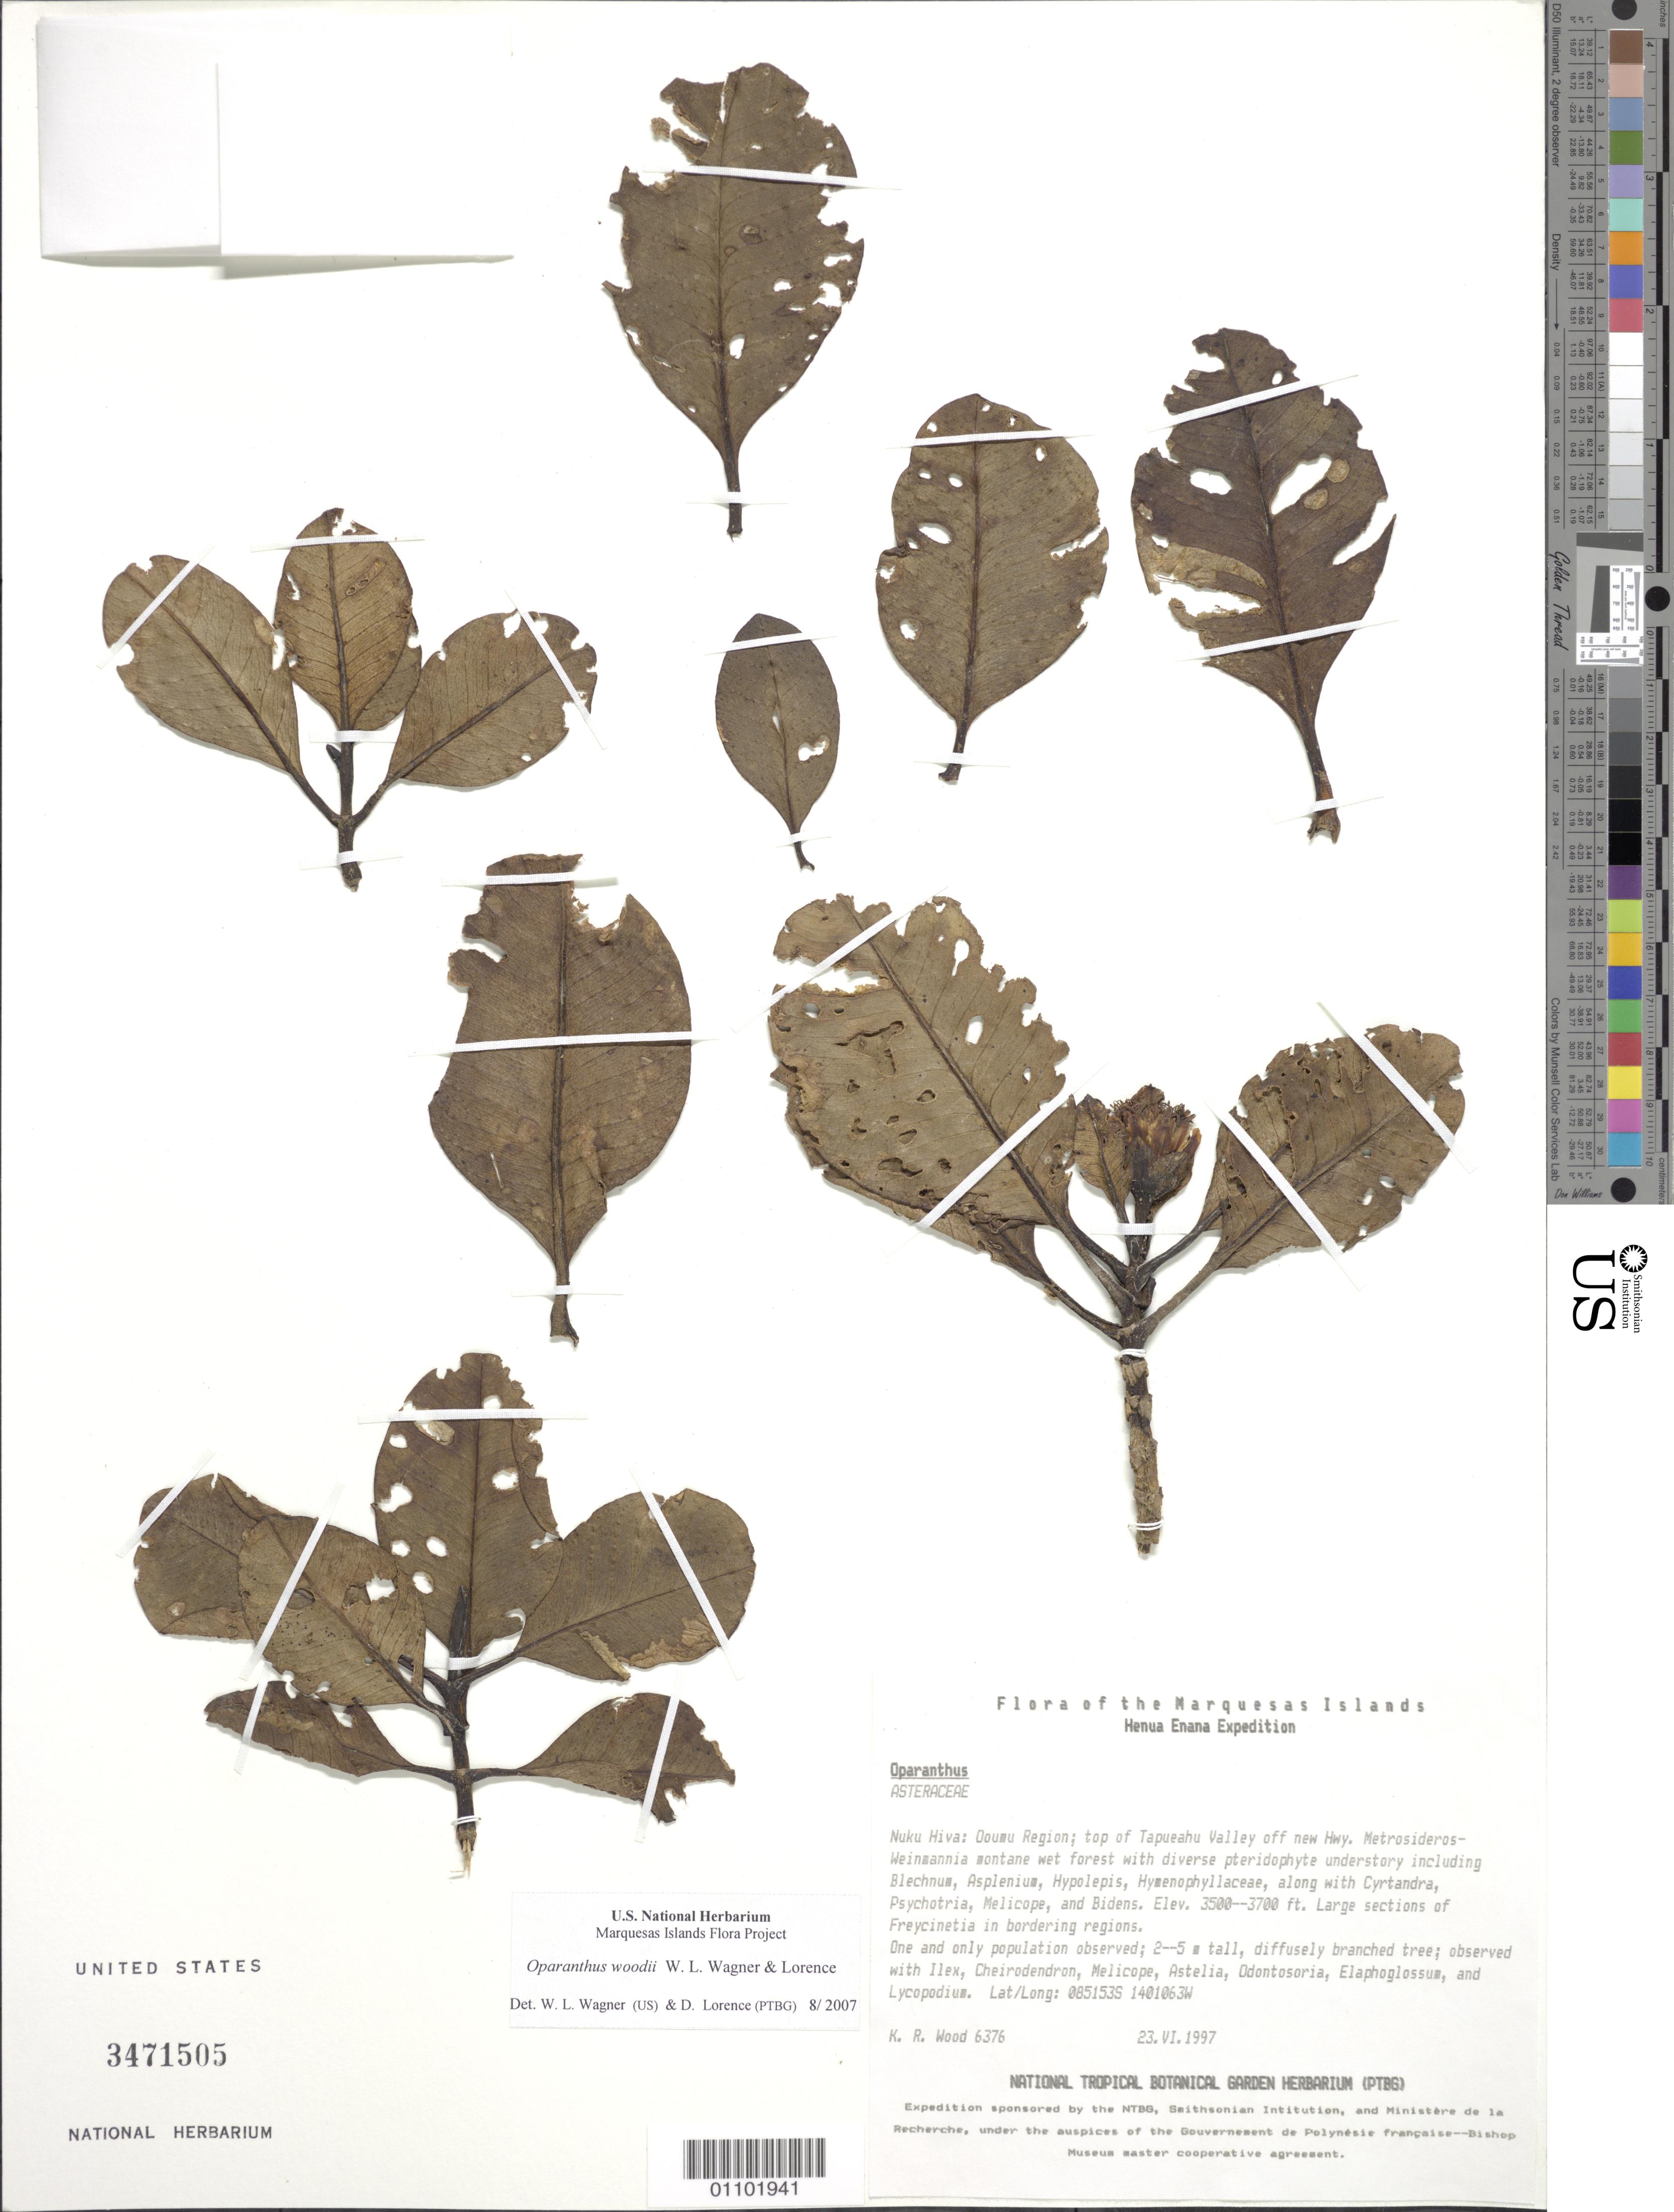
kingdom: Plantae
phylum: Tracheophyta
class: Magnoliopsida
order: Asterales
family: Asteraceae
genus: Oparanthus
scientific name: Oparanthus woodii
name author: W.L. Wagner & Lorence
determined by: Wagner, W. L.; Lorence, David H.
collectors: K. R. Wood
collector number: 6376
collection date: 1997-06-23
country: French Polynesia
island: Nuku Hiva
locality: Ooumu region, top of Tapueahu Valley off new Hwy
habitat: In Metrosideros-Weinmannia montane wet forest with diverse pteridophyte understory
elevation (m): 1067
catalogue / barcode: US 3471505